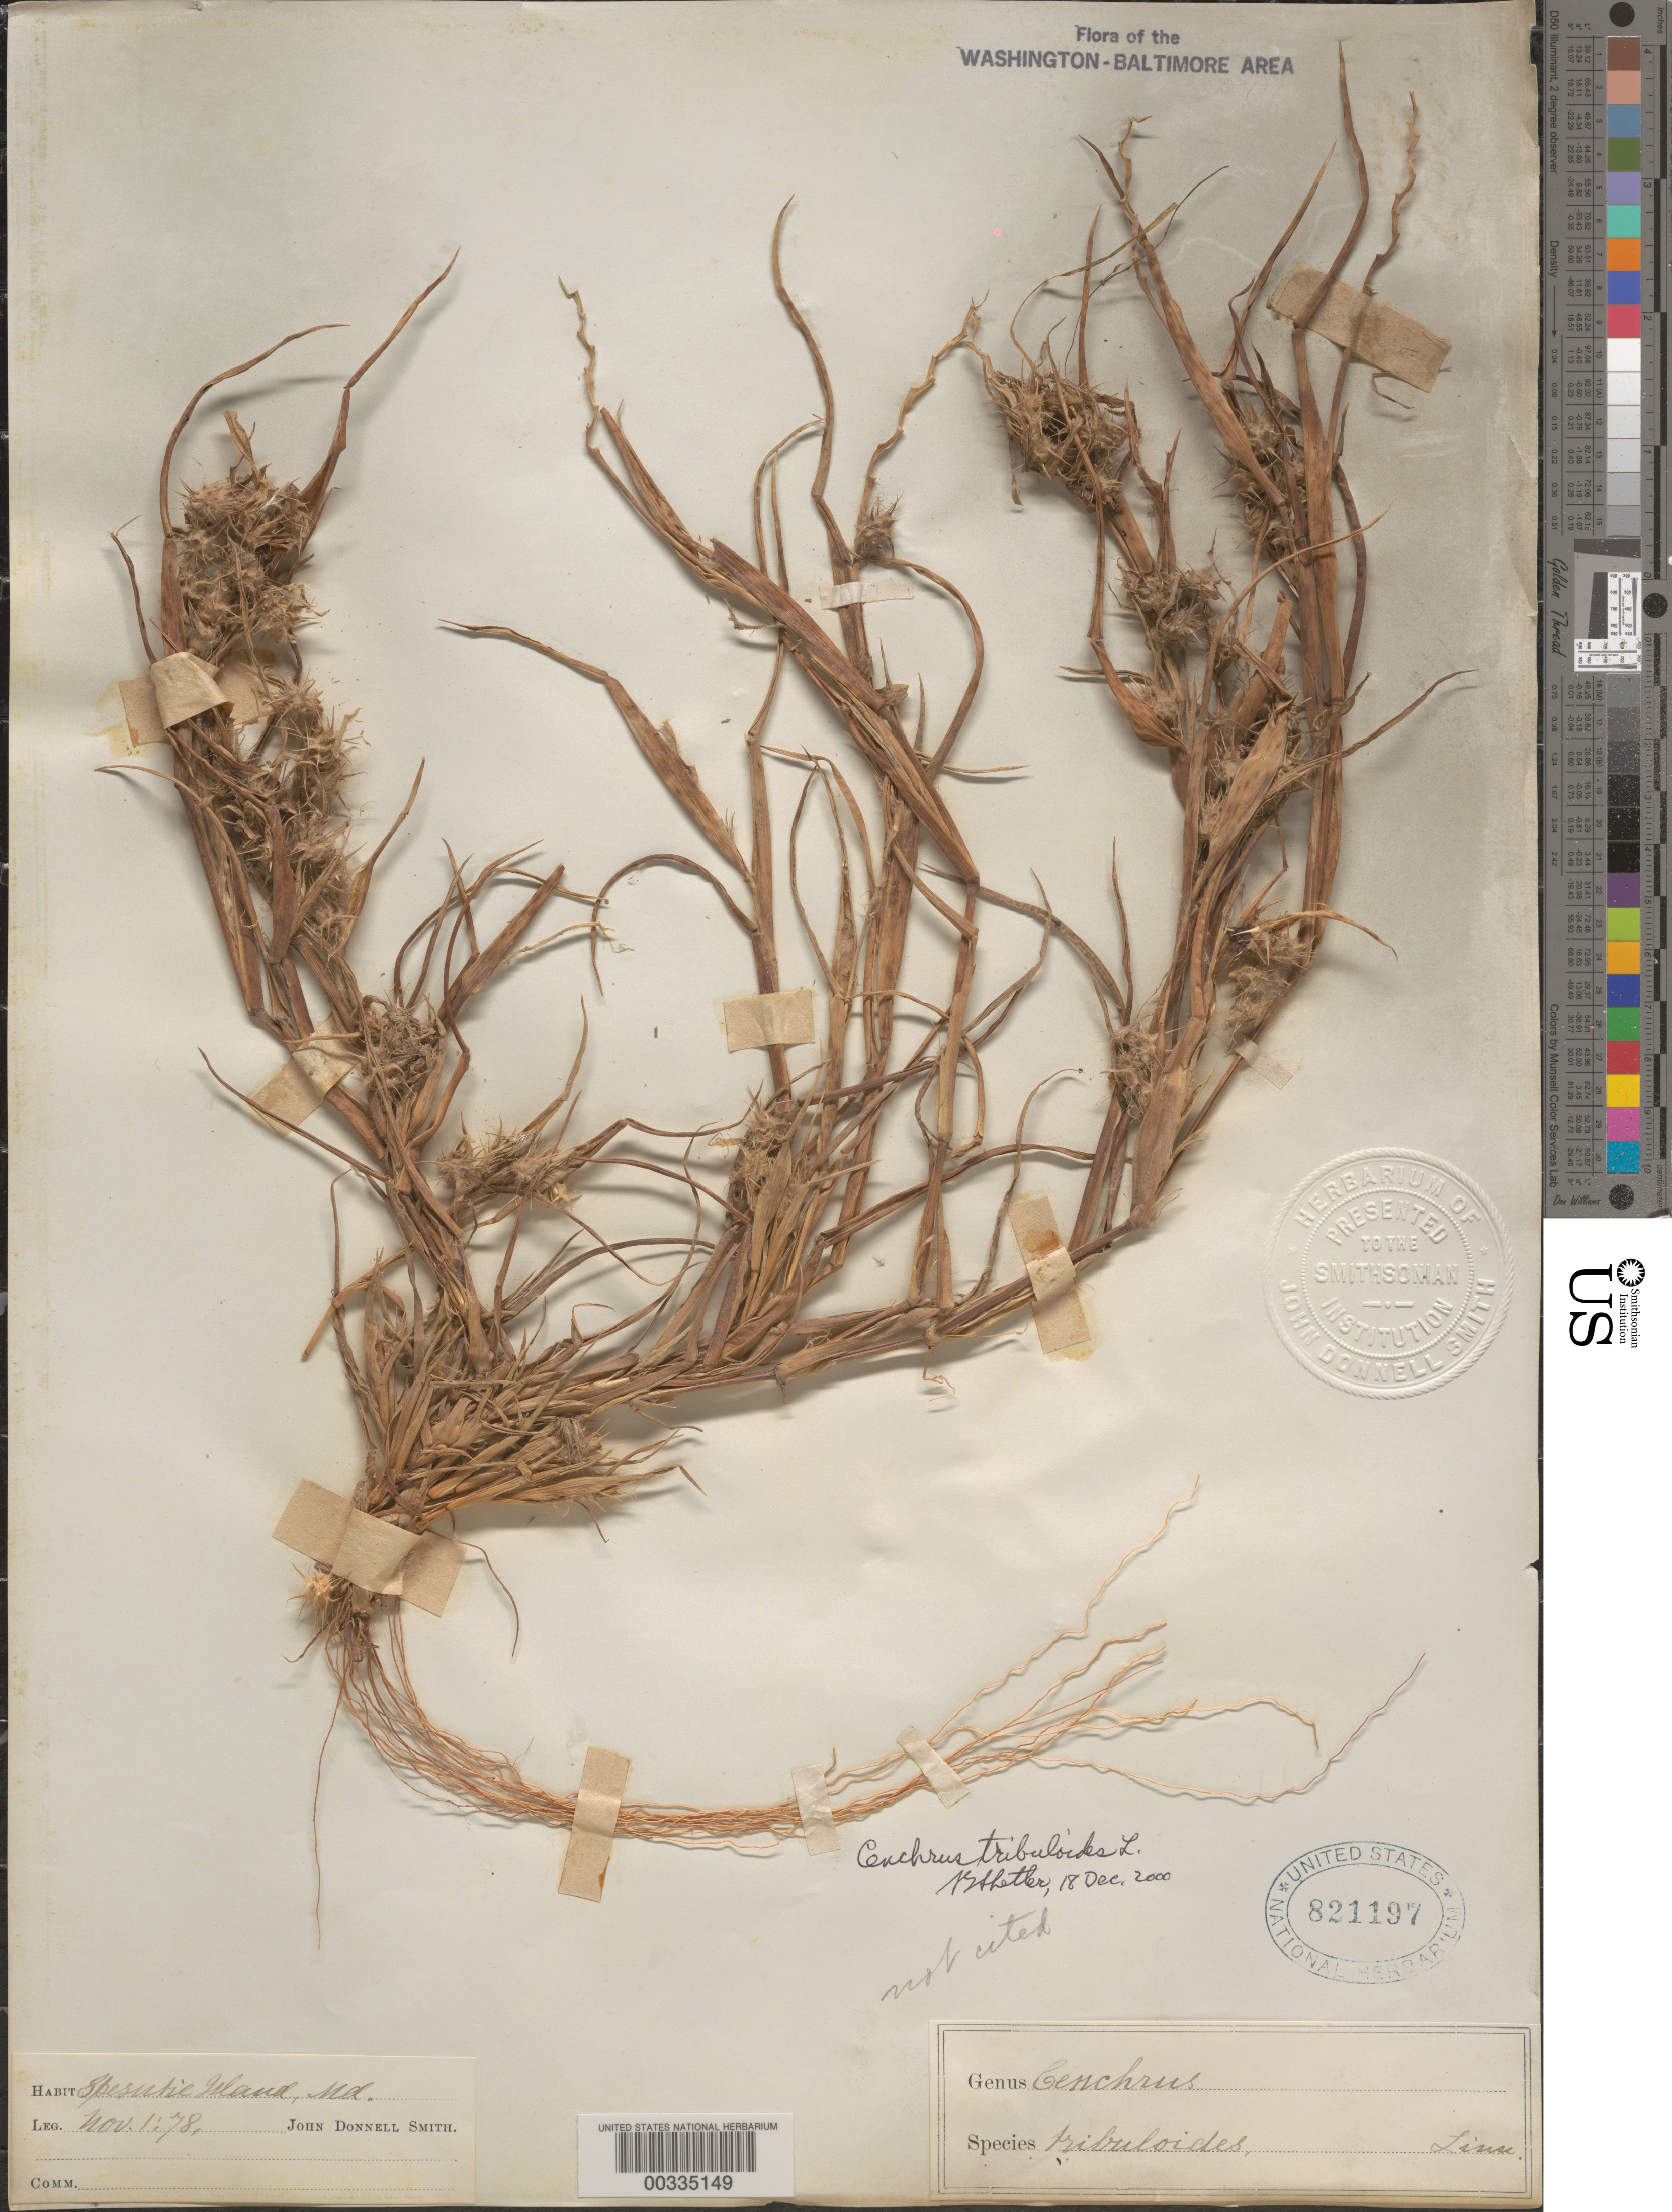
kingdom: Plantae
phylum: Tracheophyta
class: Liliopsida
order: Poales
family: Poaceae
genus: Cenchrus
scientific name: Cenchrus tribuloides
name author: L.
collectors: J. Donnell Smith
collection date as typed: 01 Nov 1878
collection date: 1878-11-01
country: United States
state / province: Maryland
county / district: Harford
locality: Spesutie Island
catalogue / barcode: US 821197